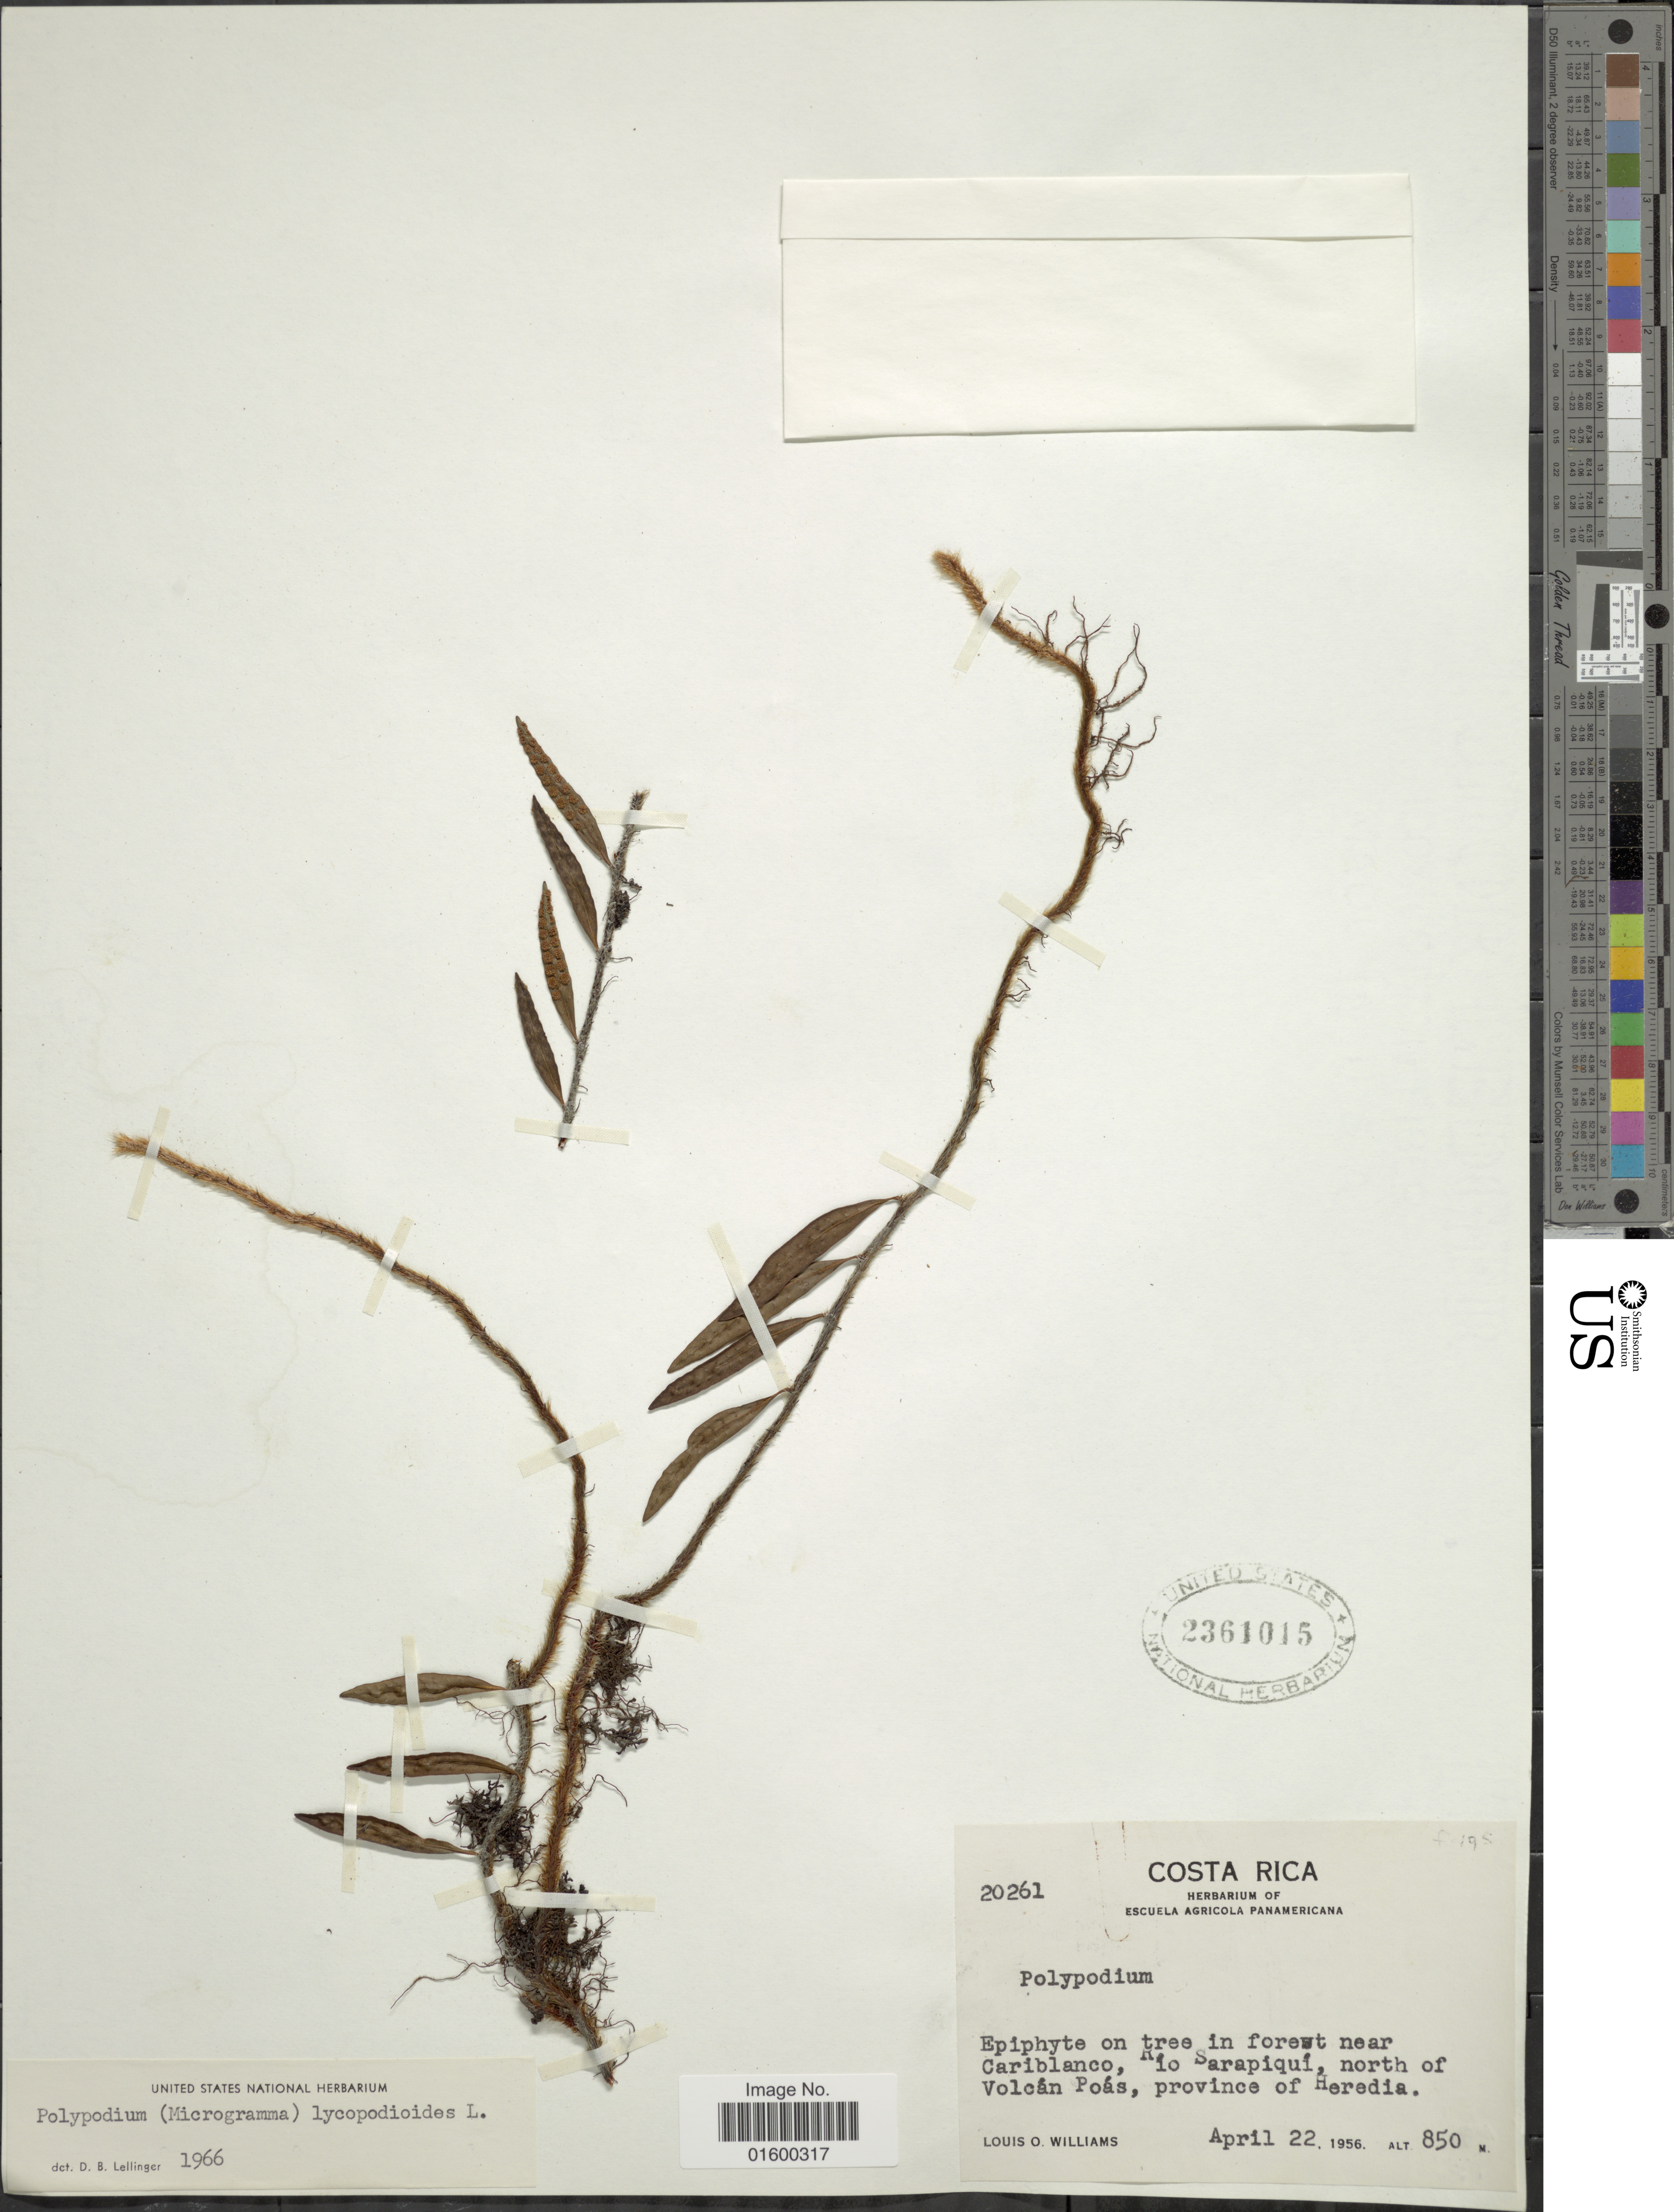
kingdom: Plantae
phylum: Tracheophyta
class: Polypodiopsida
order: Polypodiales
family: Polypodiaceae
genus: Microgramma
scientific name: Microgramma lycopodioides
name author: (L.) Copel.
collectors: L. O. Williams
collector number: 20261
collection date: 1956-04-22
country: Costa Rica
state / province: Heredia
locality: Near Cariblanco, Rio Sarapiqui, north of Volcan Poas, province of Heredia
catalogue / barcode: US 2361015